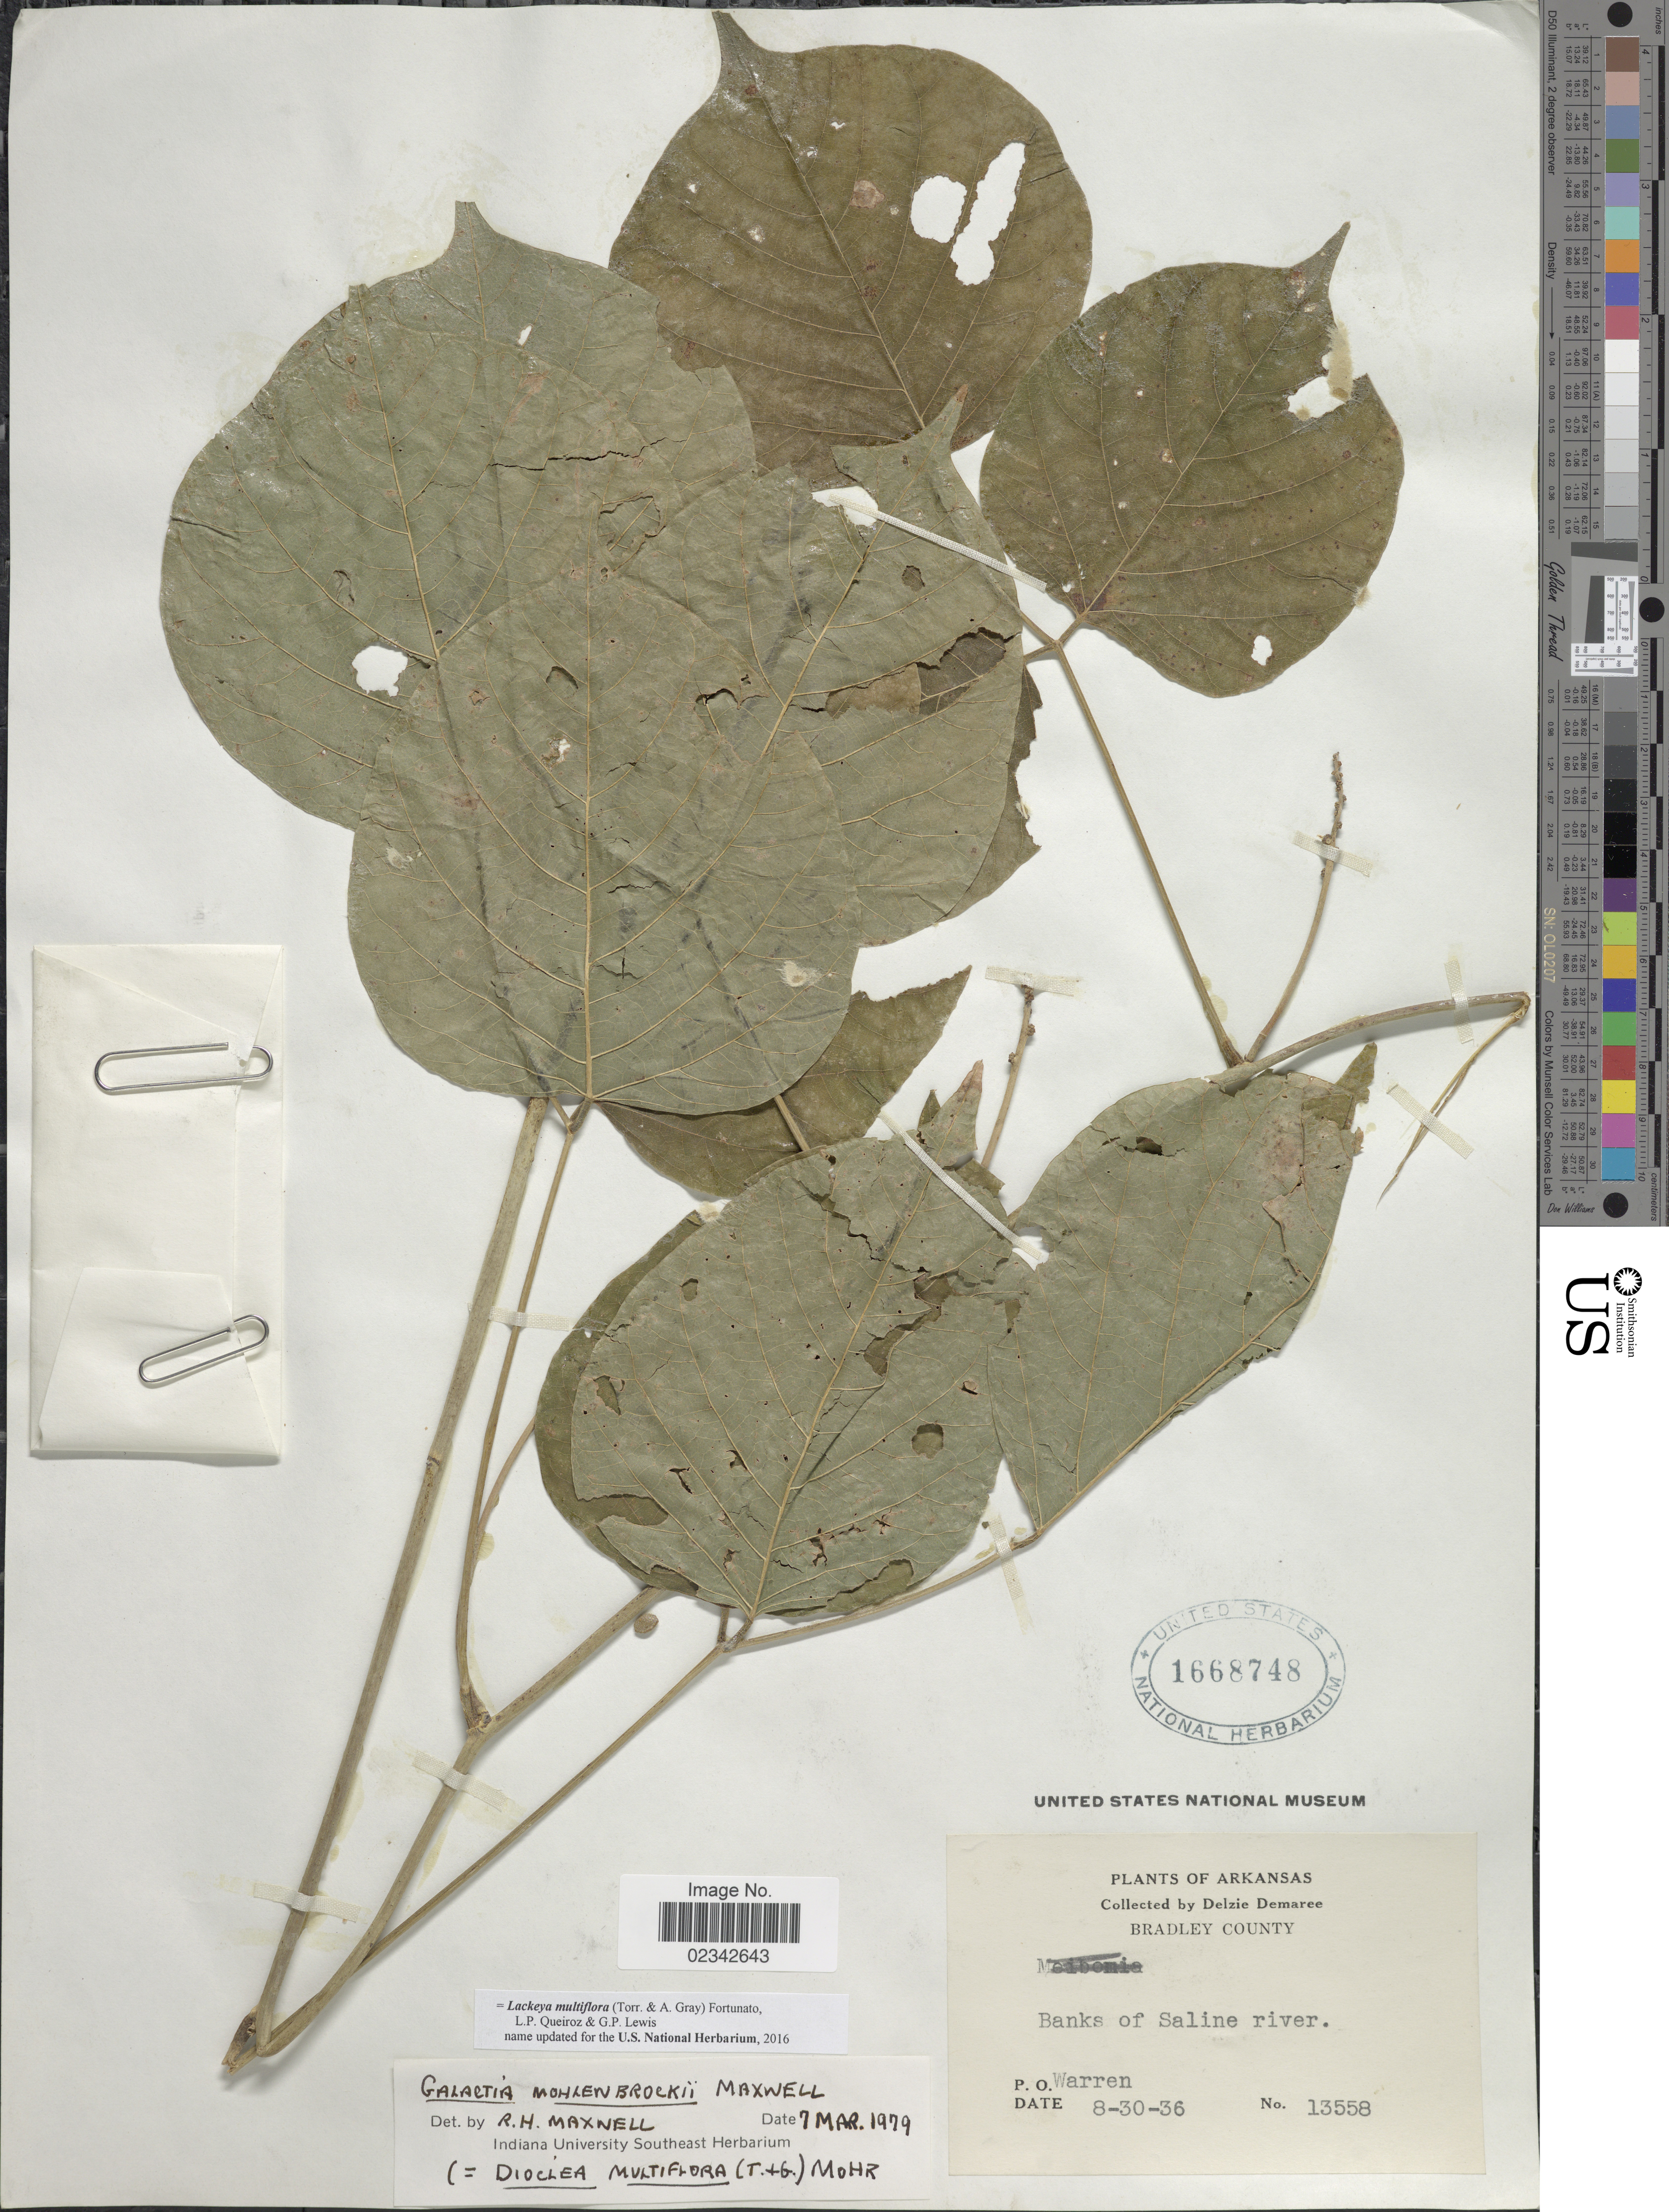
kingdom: Plantae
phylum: Tracheophyta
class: Magnoliopsida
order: Fabales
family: Fabaceae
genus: Lackeya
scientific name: Lackeya multiflora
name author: (Torr. & A. Gray) Fortunato et al.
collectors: D. Demaree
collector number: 13558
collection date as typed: Transcribed d/m/y: 30/8/36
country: United States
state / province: Arkansas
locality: Bradley County, banks of Saline river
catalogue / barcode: US 1668748